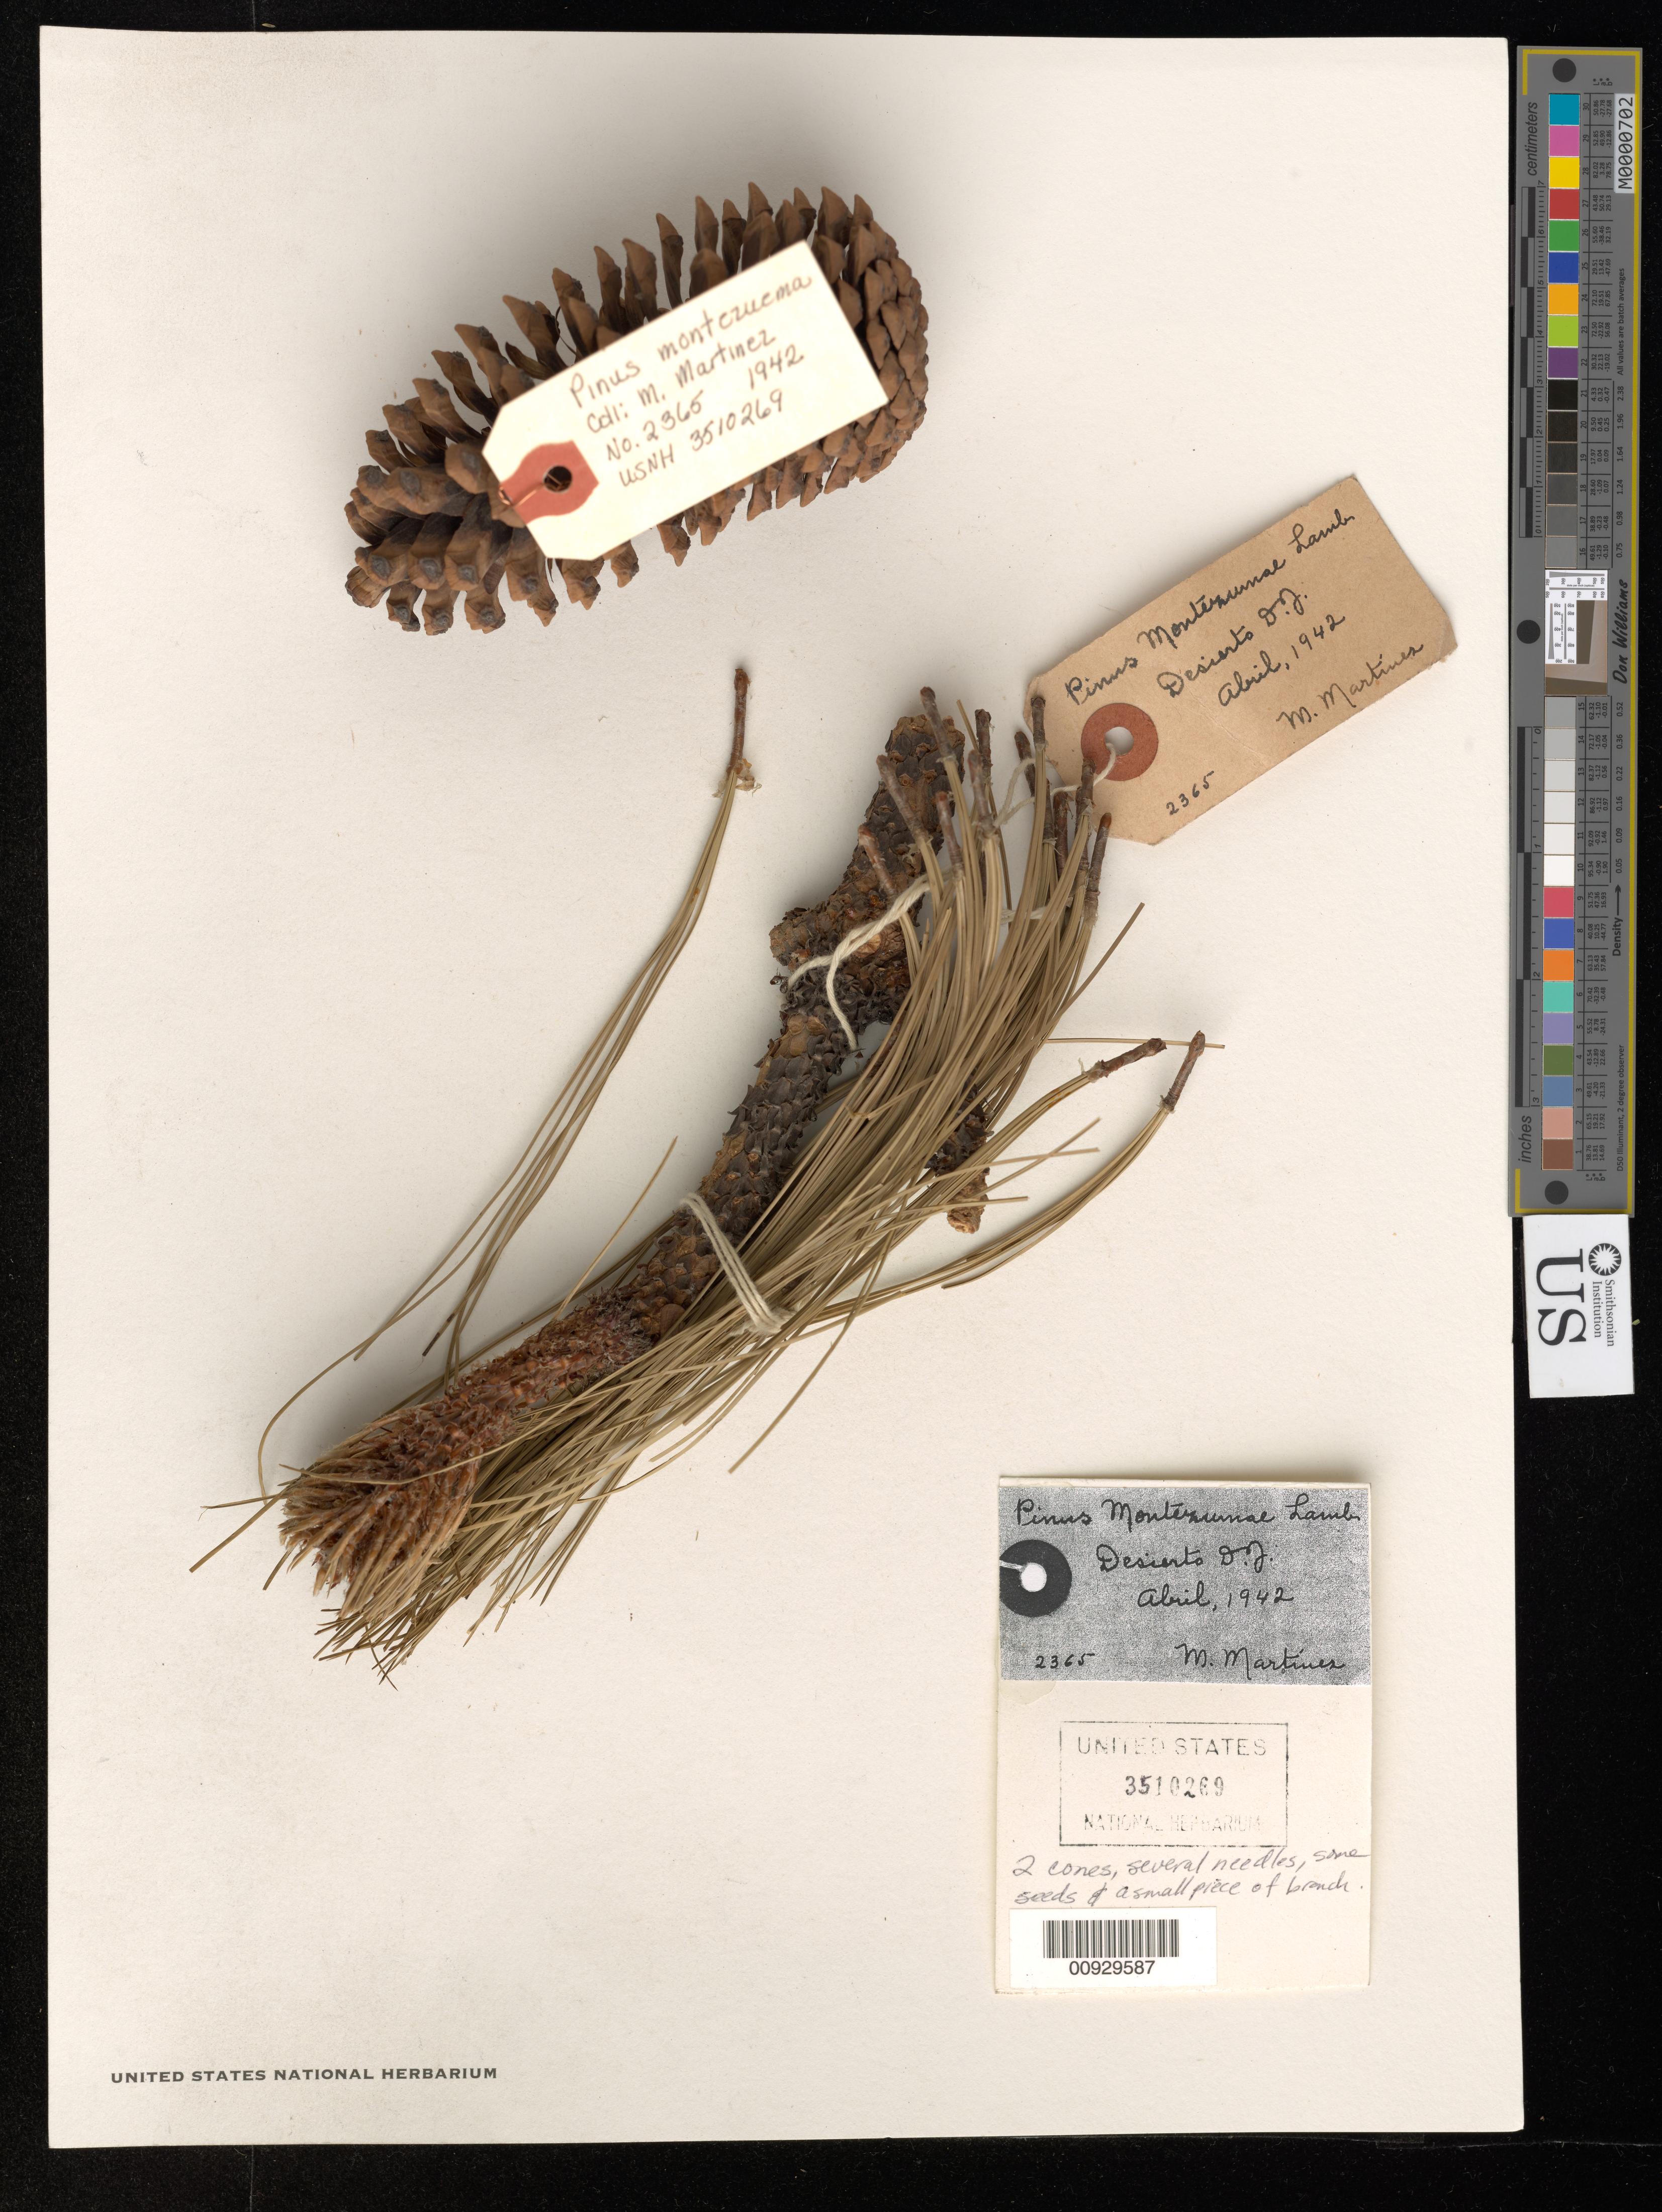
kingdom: Plantae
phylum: Tracheophyta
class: Pinopsida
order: Pinales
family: Pinaceae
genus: Pinus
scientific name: Pinus montezumae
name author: Lamb.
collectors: M. Martinez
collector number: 2365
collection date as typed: Apr 1942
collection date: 1942-04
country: Mexico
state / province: Distrito Federal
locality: Desierto (Possibly Desierto de los Leones).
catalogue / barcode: US 3510269